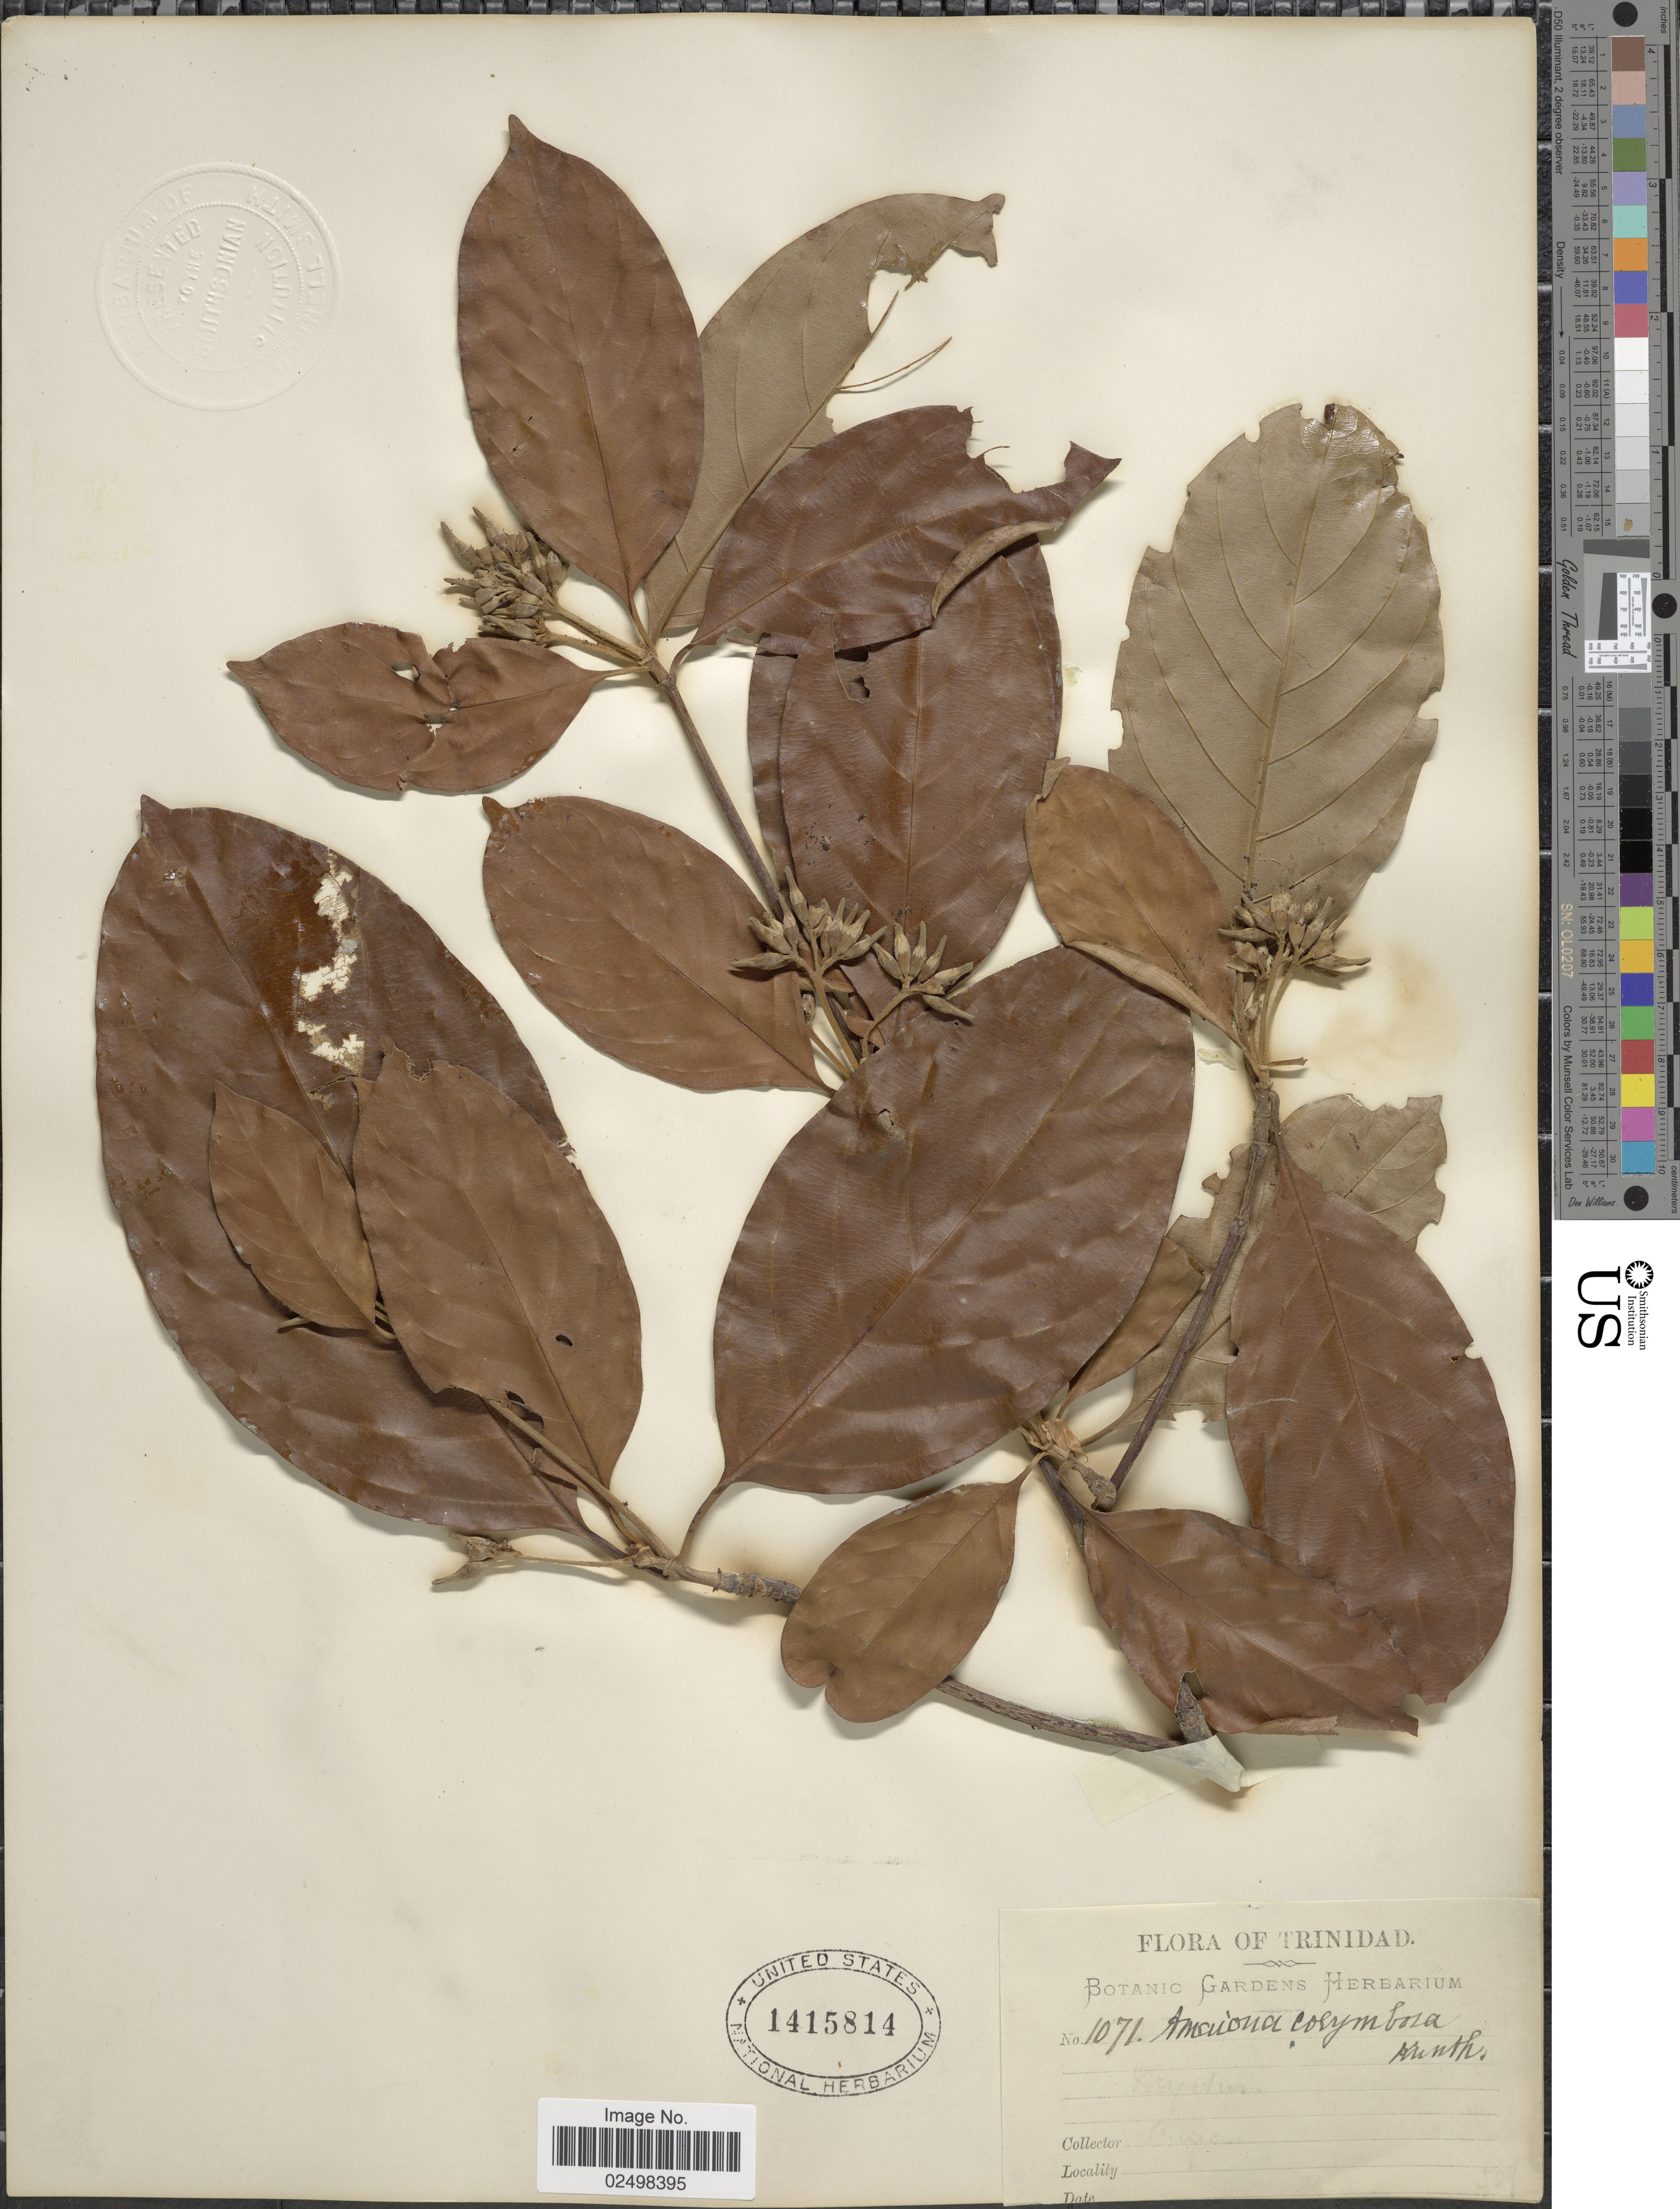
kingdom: Plantae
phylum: Tracheophyta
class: Magnoliopsida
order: Gentianales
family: Rubiaceae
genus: Amaioua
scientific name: Amaioua corymbosa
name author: Kunth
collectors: -. Cruger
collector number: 1071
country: Trinidad and Tobago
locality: Trinidad, [illegible text]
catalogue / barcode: US 1415814